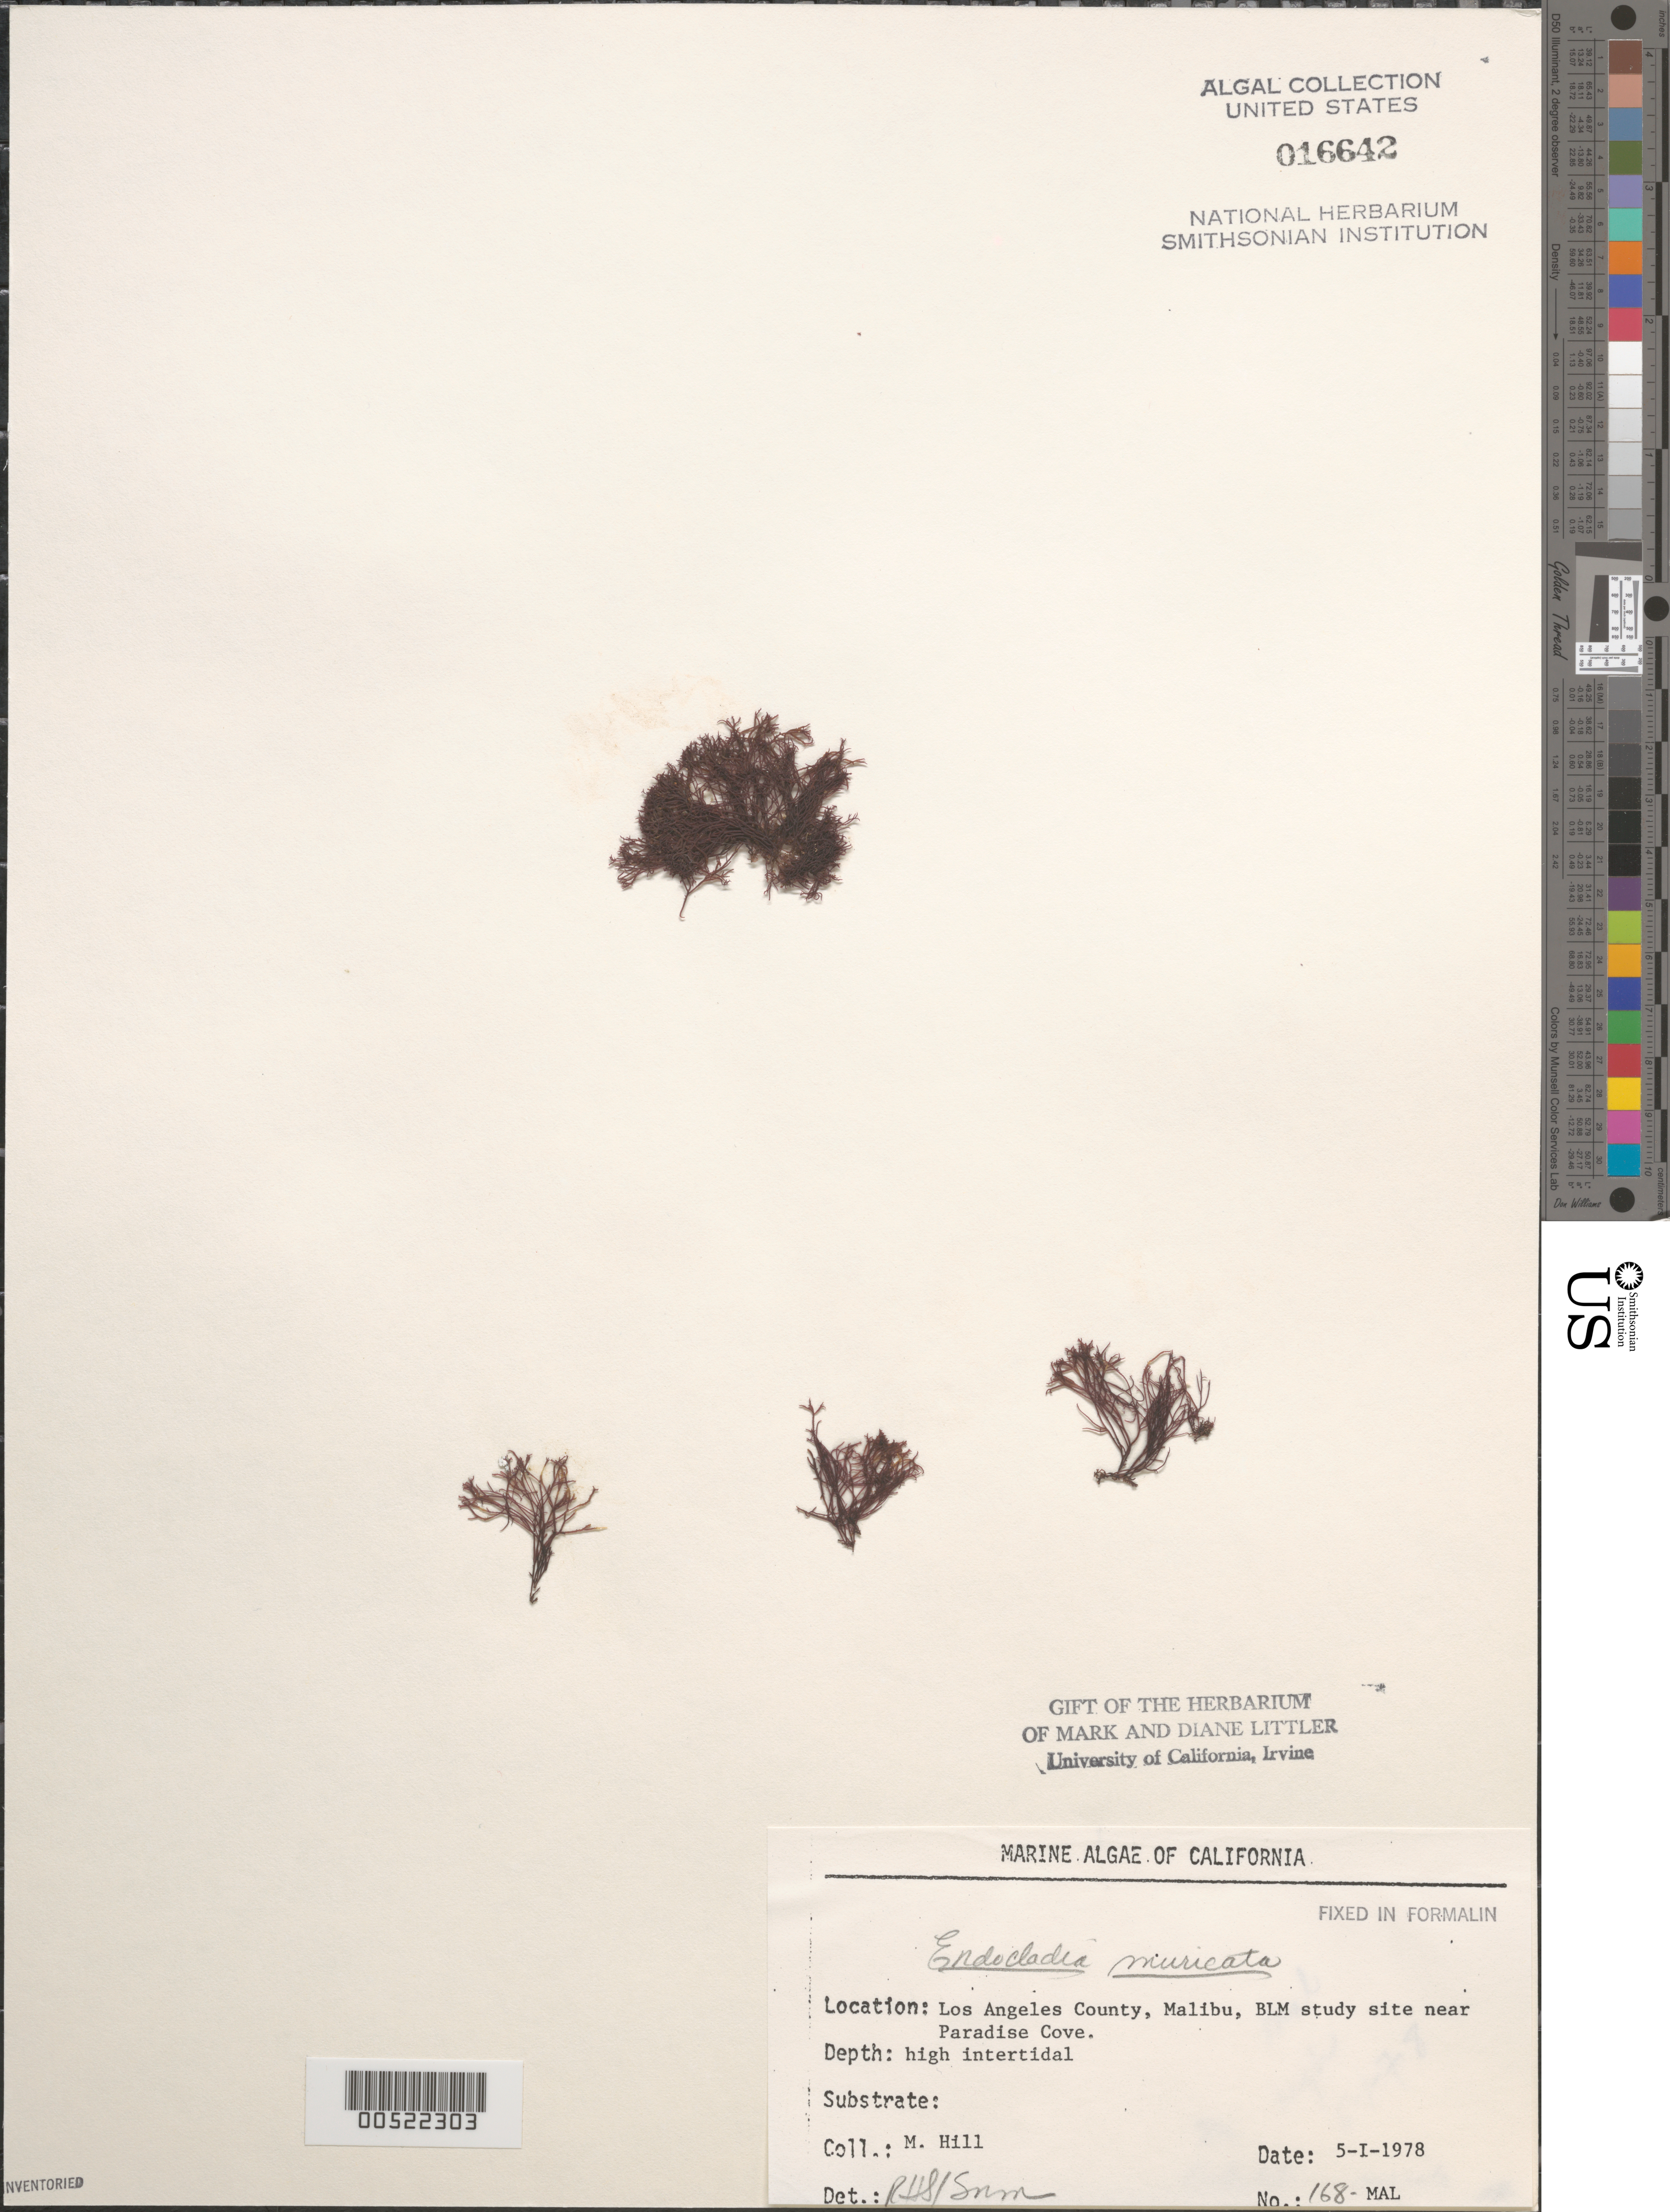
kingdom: Plantae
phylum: Rhodophyta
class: Florideophyceae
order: Gigartinales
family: Endocladiaceae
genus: Endocladia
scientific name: Endocladia muricata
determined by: Sims, Robert H.; Murray, S. N.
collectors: M. Hill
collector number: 168-mal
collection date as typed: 05 Jan 1978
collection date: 1978-01-05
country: United States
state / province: California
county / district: Los Angeles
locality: Malibu near Paradise Cove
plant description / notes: BLM-SOCALBIGHT Rocky Intertidal Survey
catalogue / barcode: US 16642